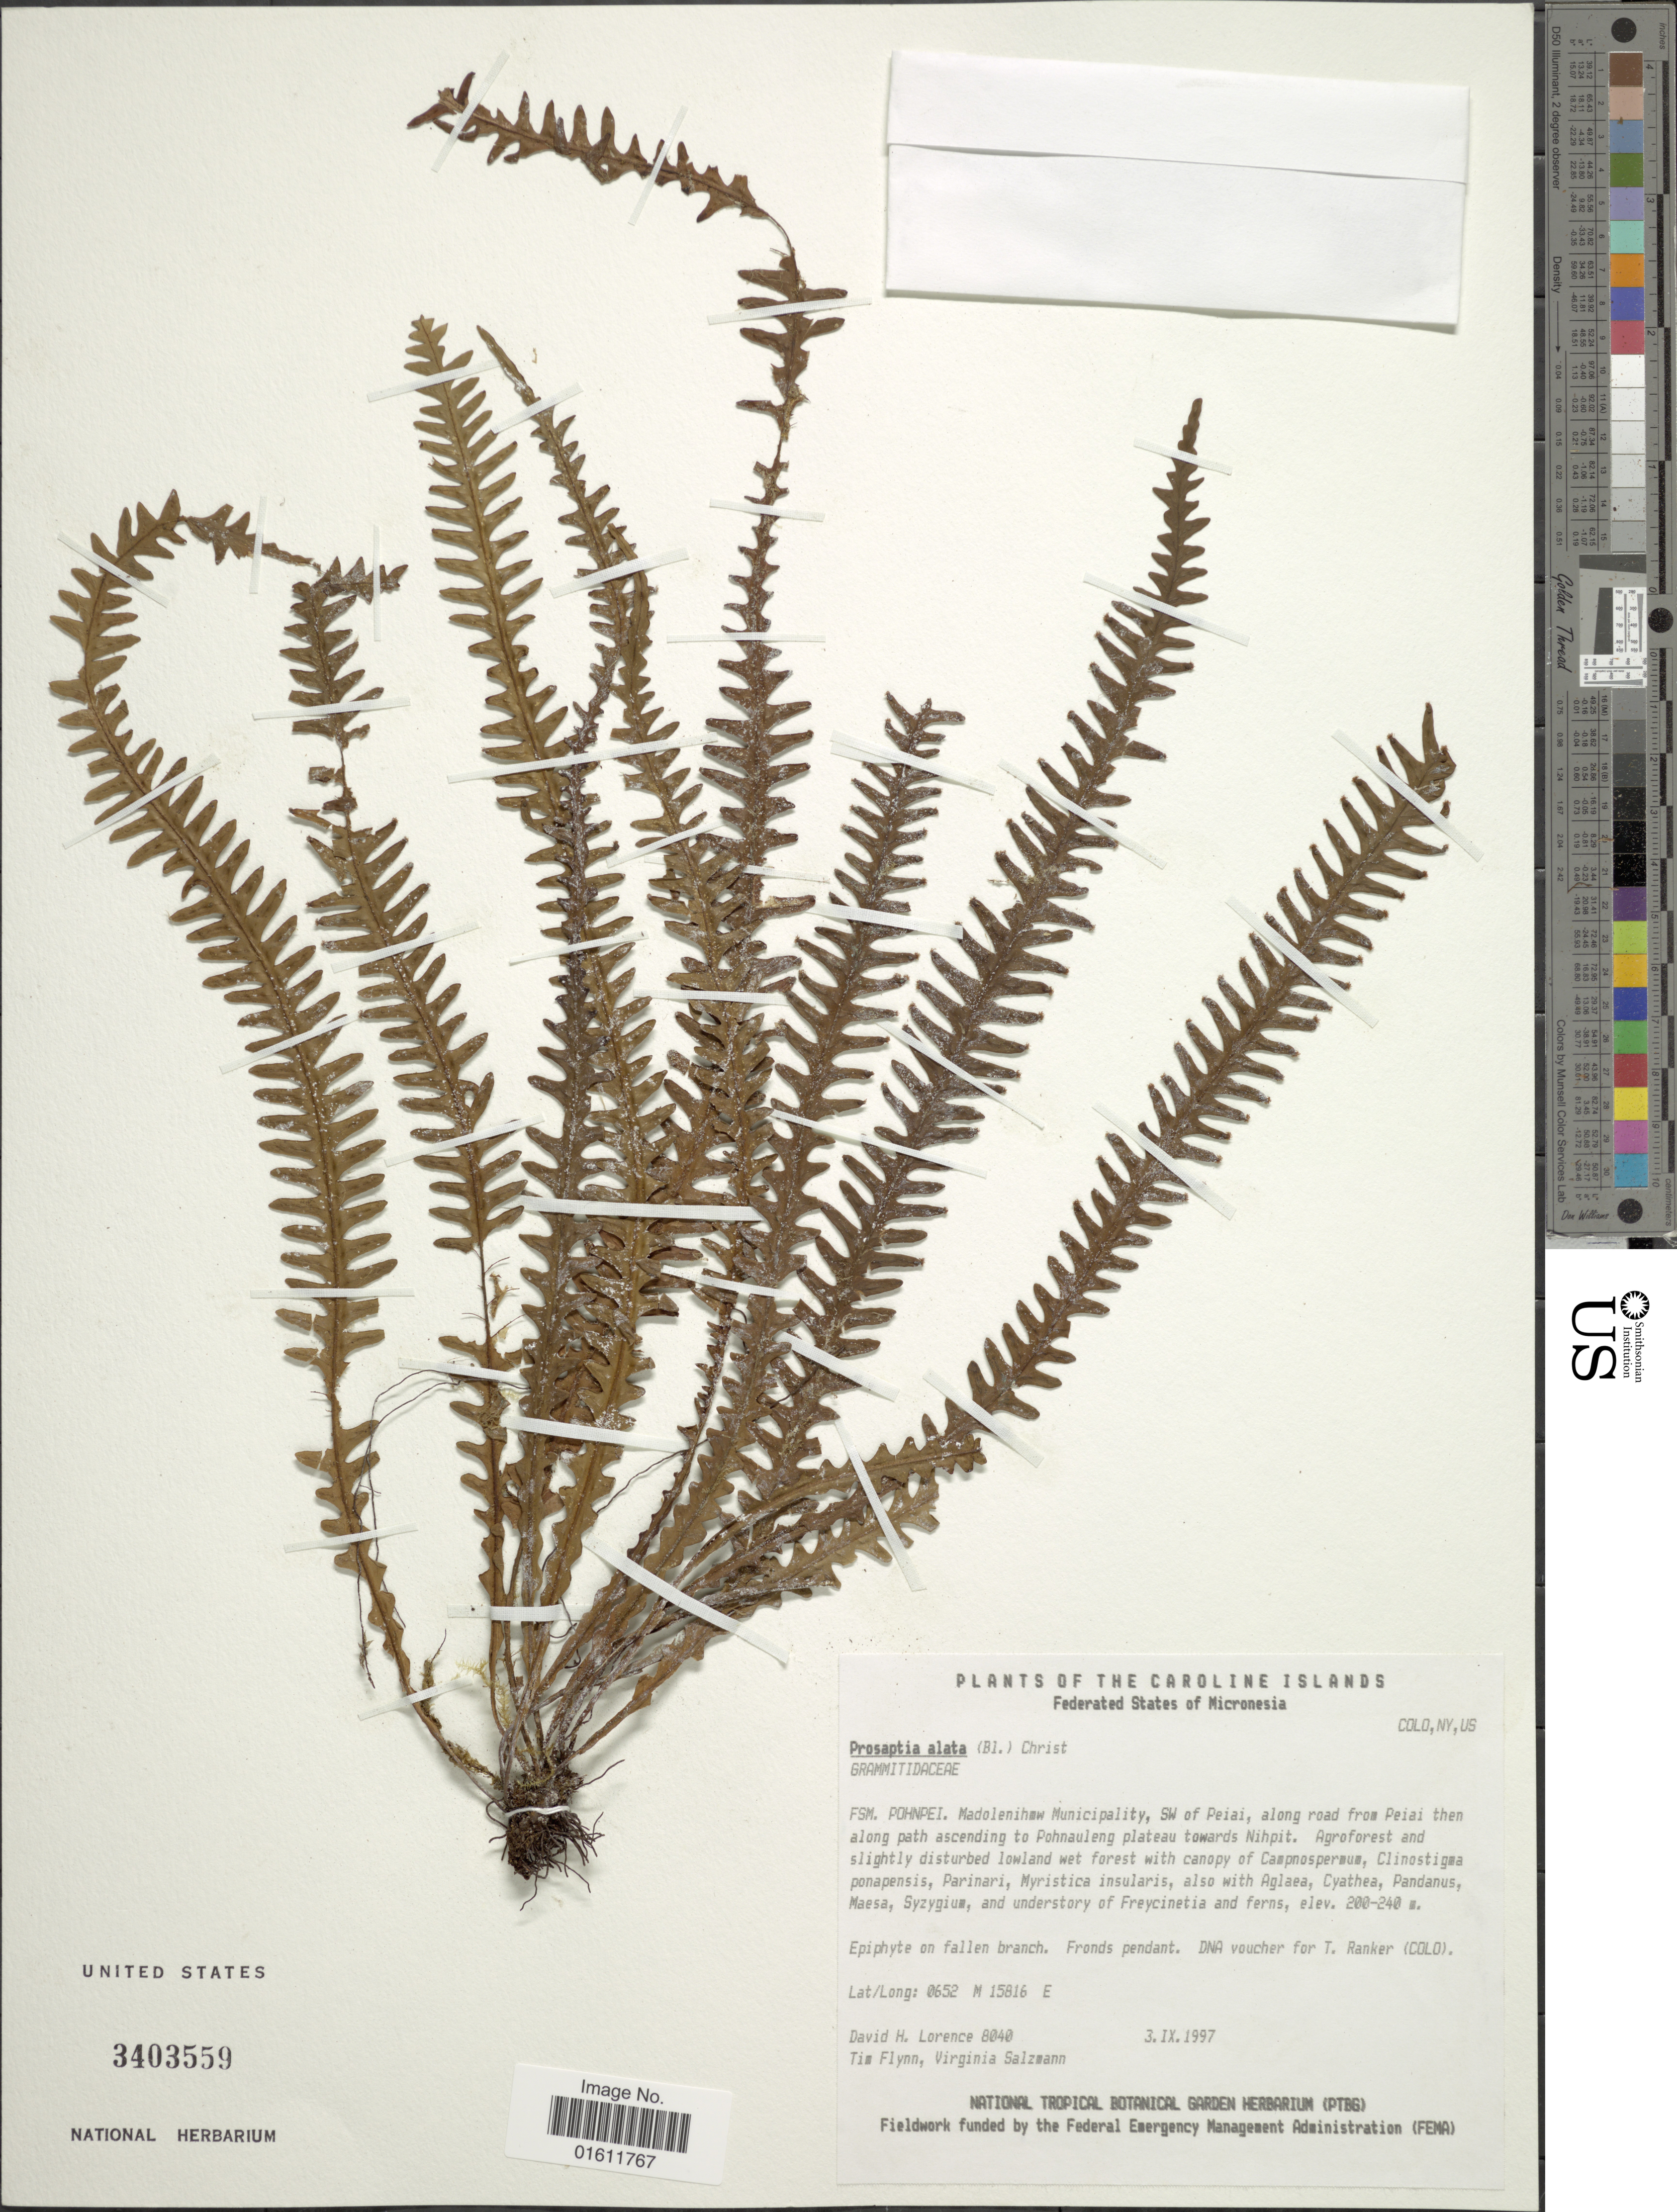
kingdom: Plantae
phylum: Tracheophyta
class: Polypodiopsida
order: Polypodiales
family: Polypodiaceae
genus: Prosaptia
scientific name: Prosaptia alata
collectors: D. Lorence, T. Flynn & V. Salzmann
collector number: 8040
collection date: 1997-09-03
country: Micronesia, Federated States of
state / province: Pohnpei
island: Pohnpei [Ponape]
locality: Madolenihmw Municipality, SW of Peiai, along road from Peiai then along path ascending to Pohnauleng plateau towards Nihpit.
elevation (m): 200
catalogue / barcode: US 3403559